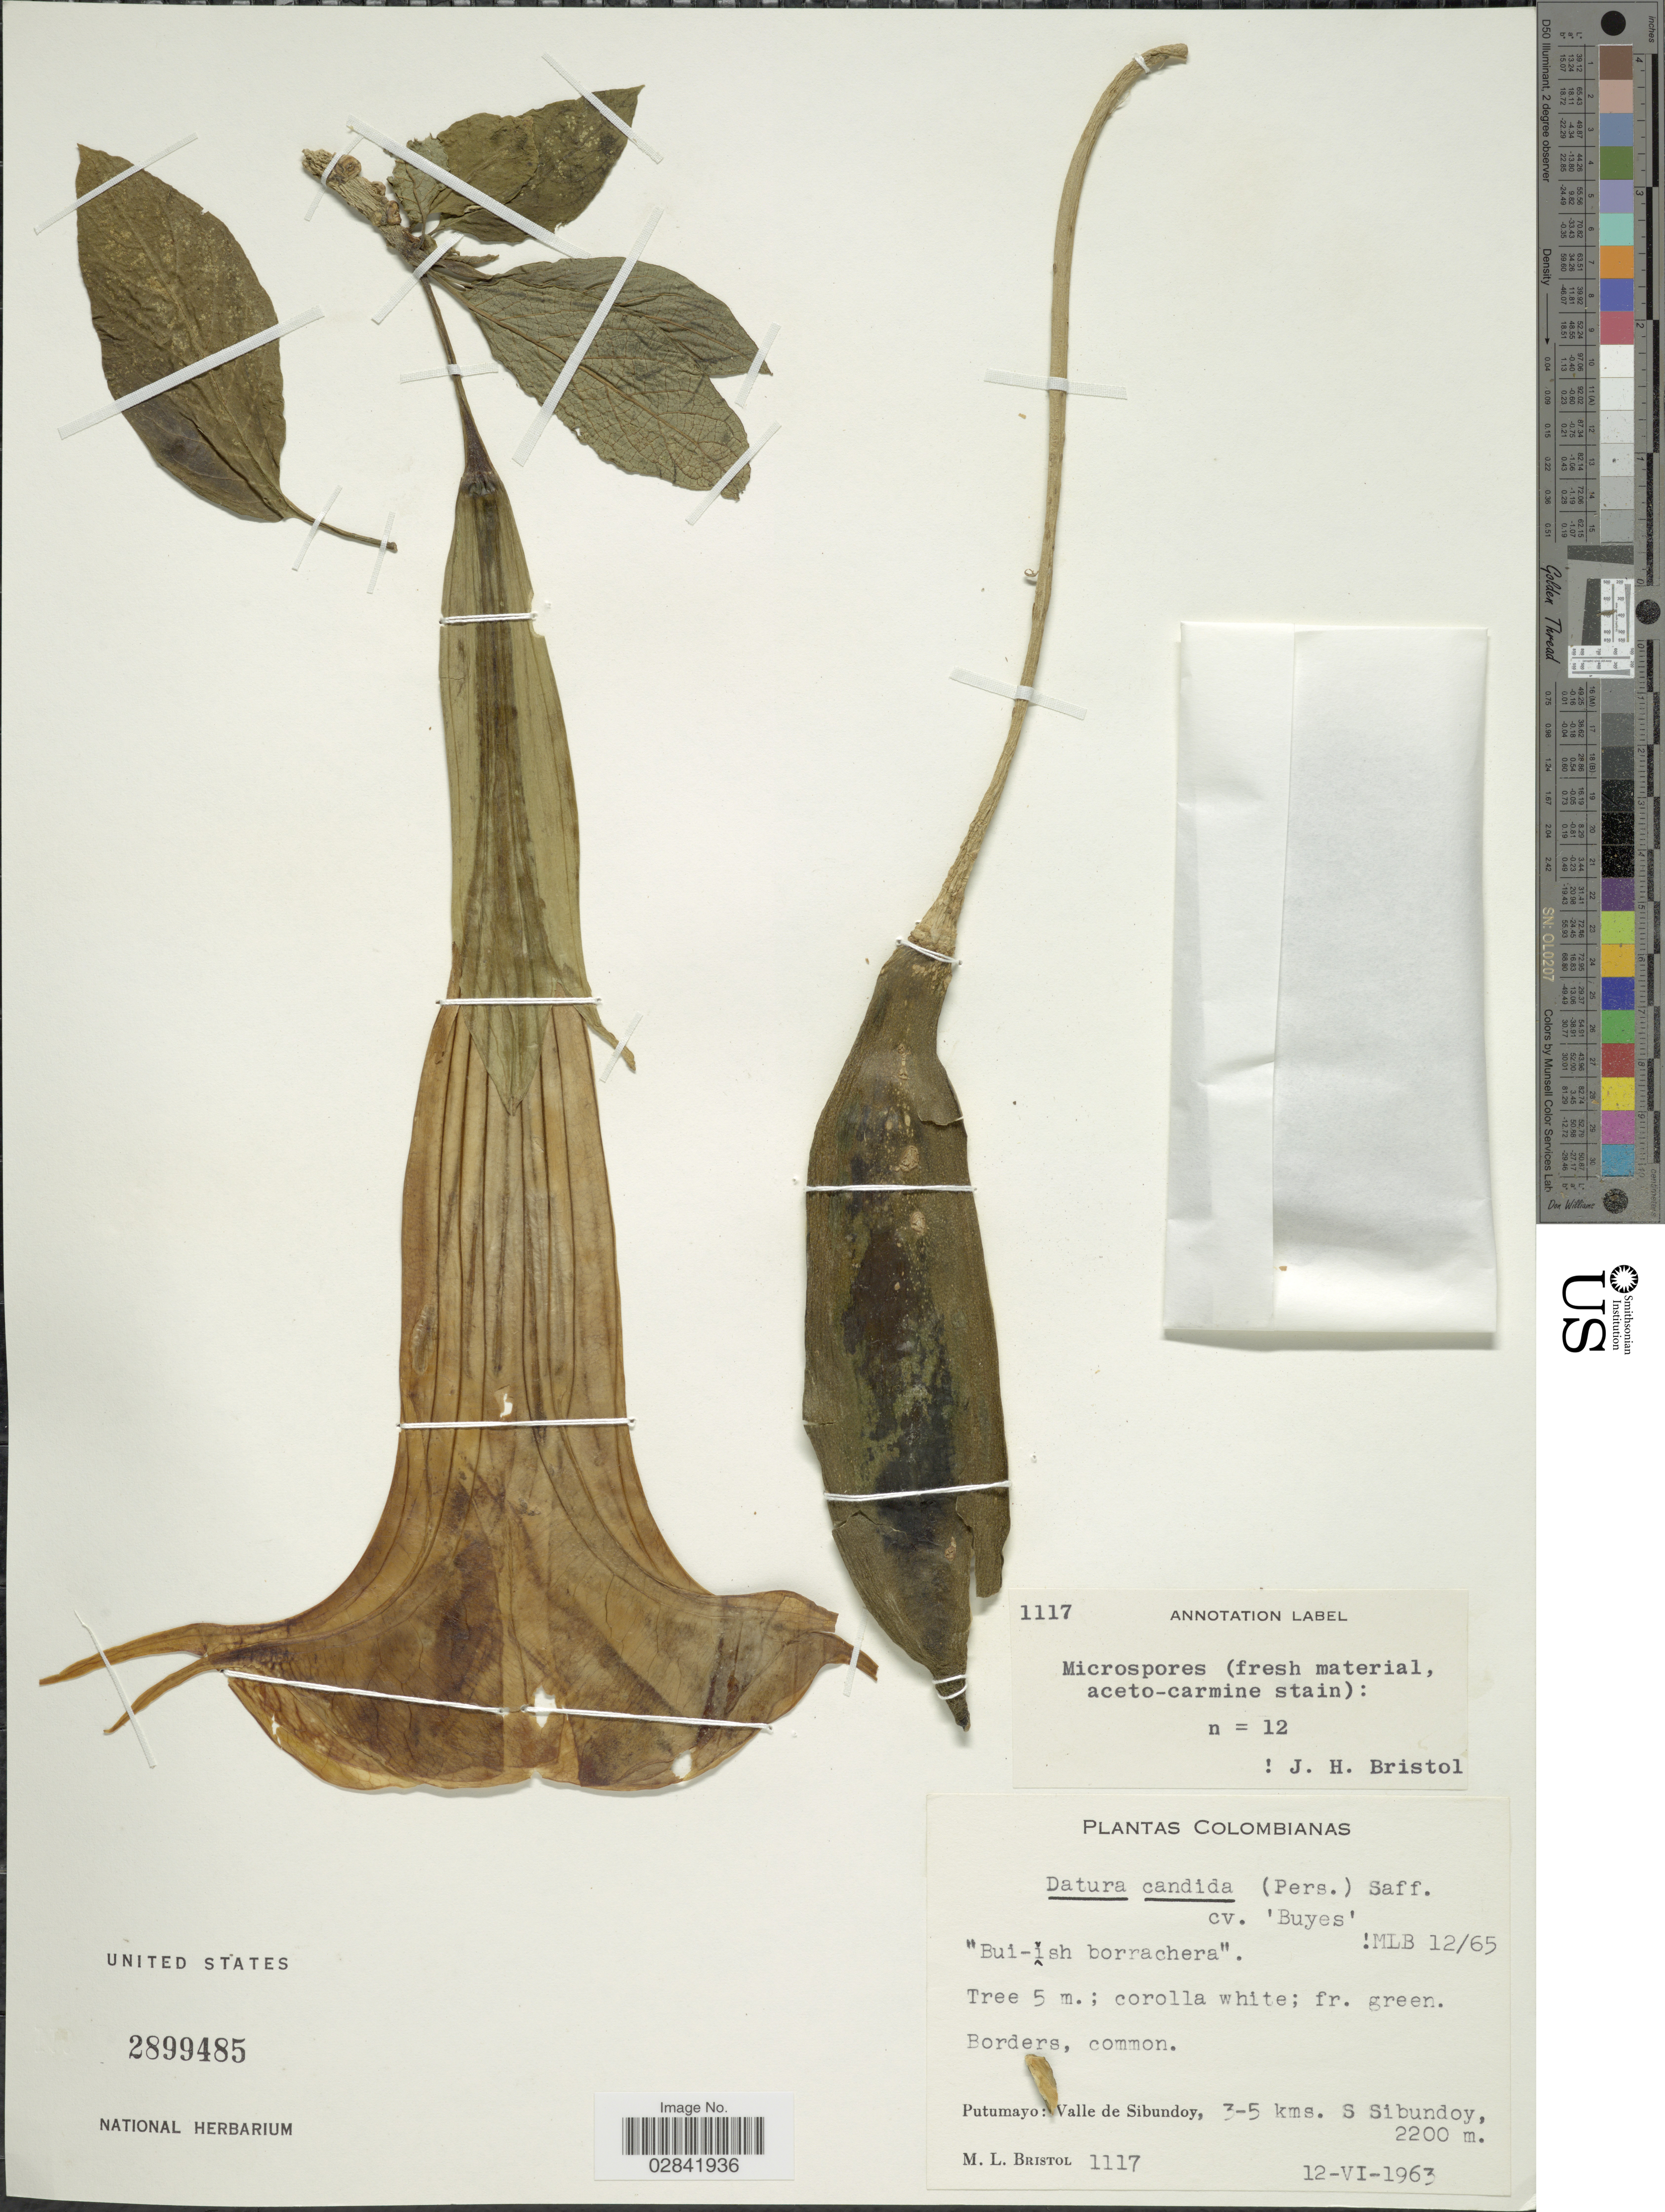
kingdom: Plantae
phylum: Tracheophyta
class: Magnoliopsida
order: Solanales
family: Solanaceae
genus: Brugmansia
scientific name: Brugmansia x candida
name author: Pers.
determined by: (US) Smithsonian Institution - National Museum of Natural History - Department of Botany (UNITED STATES)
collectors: M. L. Bristol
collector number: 1117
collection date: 1963-06-12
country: Colombia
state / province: Putumayo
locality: Valle de Sibundoy, 3-5 kms. S Sibundoy.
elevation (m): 2200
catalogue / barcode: US 2899485